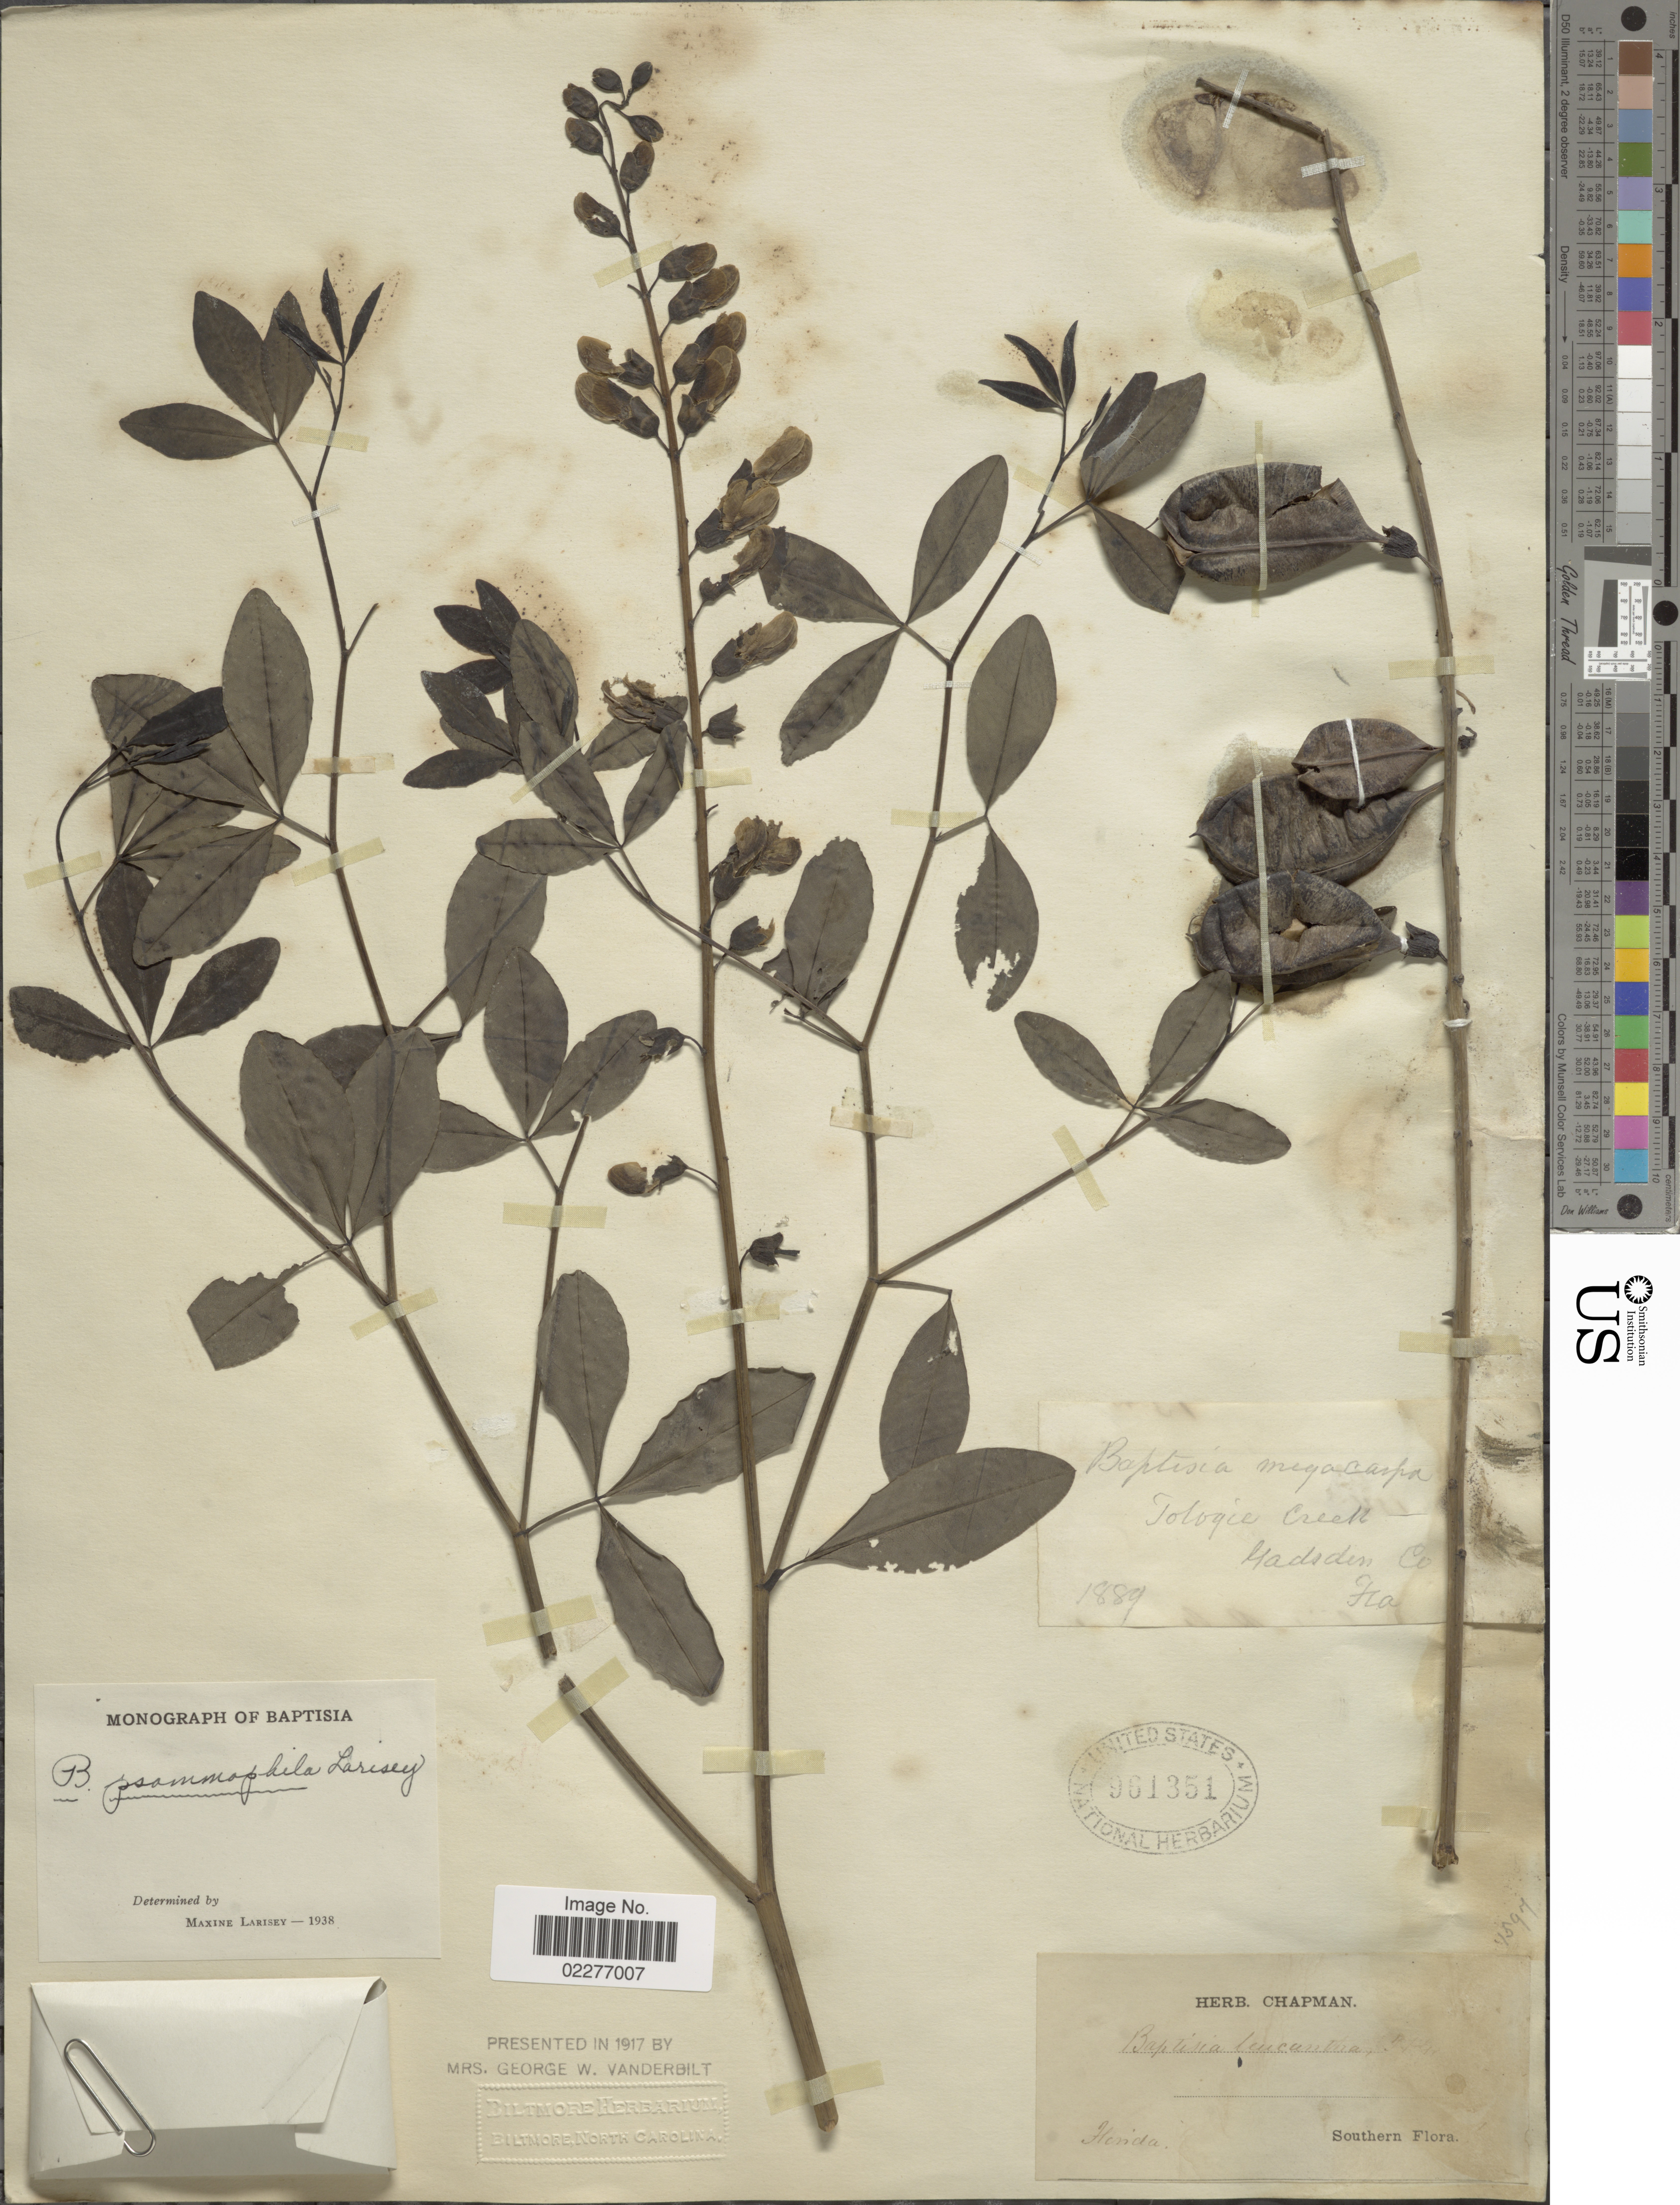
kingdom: Plantae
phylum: Tracheophyta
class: Magnoliopsida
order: Fabales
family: Fabaceae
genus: Baptisia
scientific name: Baptisia psammophila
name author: Larisey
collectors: ex herb. Chapman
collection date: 1889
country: United States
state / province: Florida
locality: Gadsden Co, Southern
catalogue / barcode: US 961351